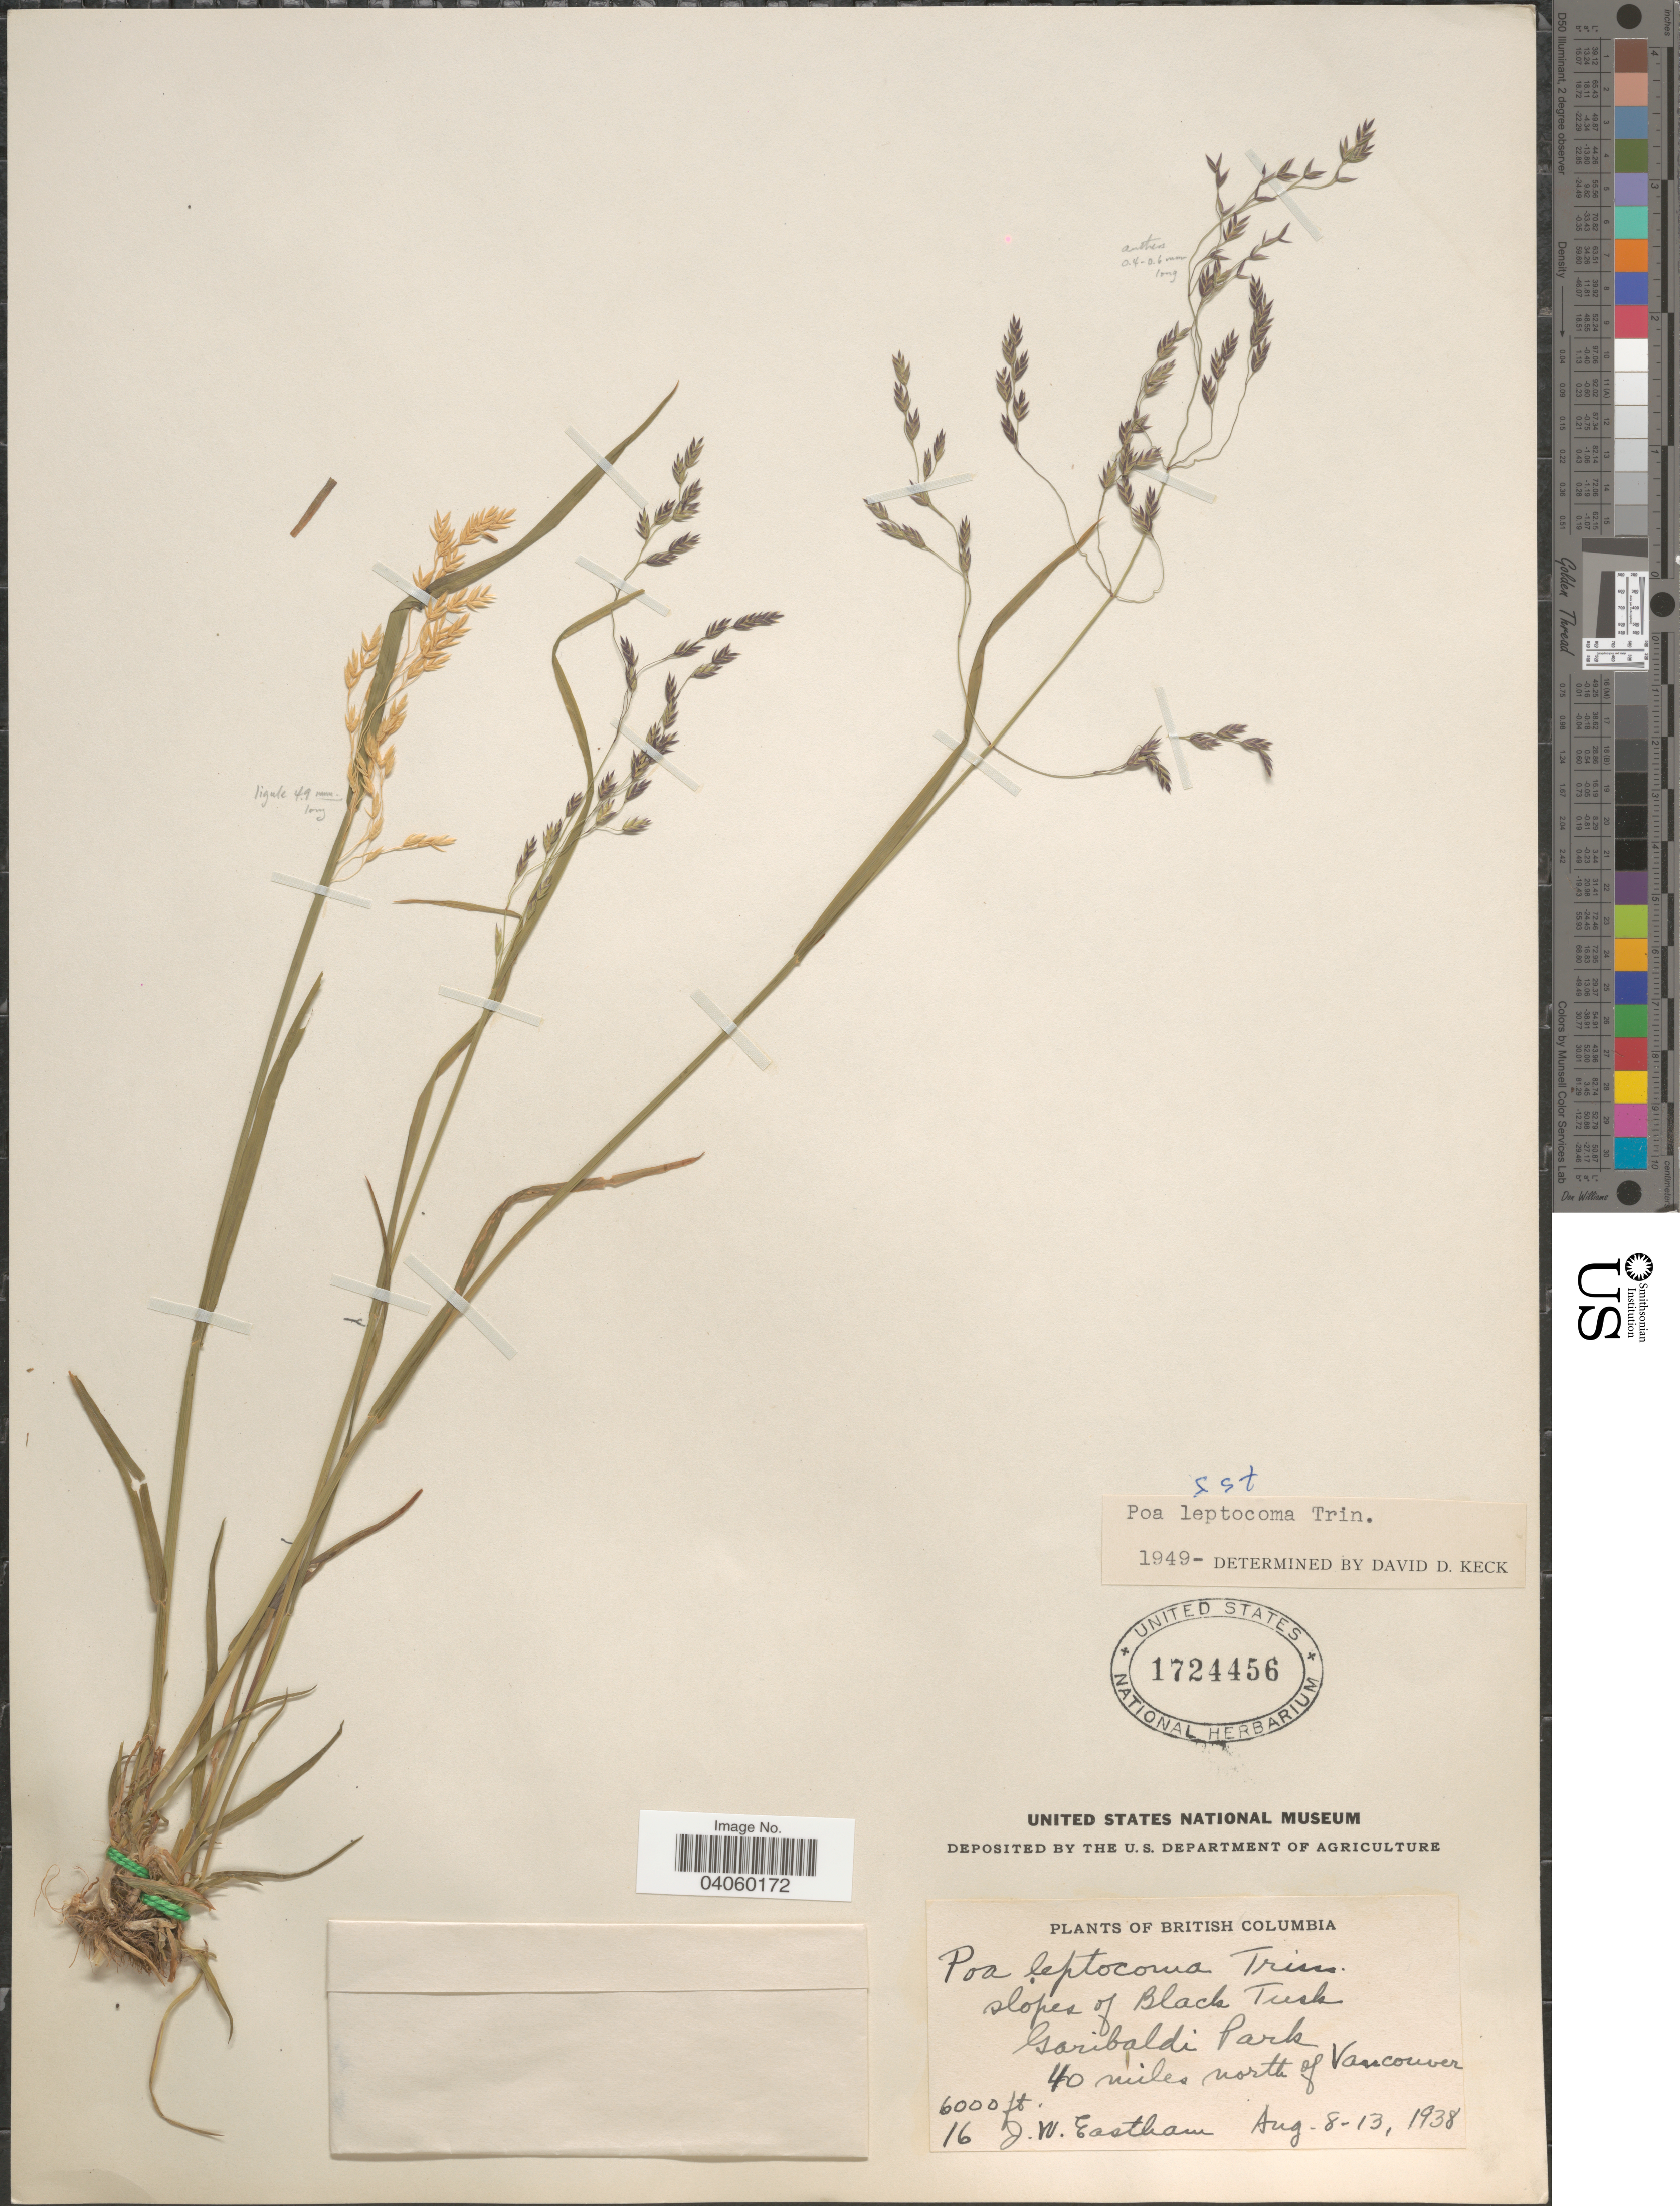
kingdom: Plantae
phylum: Tracheophyta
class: Liliopsida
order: Poales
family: Poaceae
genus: Poa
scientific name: Poa leptocoma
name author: Trin.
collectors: J. Eastham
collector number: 16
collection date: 1938-08-08/1938-08-13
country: Canada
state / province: British Columbia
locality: Slopes of Black Tush. Garibaldi Park. 40 miles north of Vancouver.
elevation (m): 1829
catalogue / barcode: US 1724456